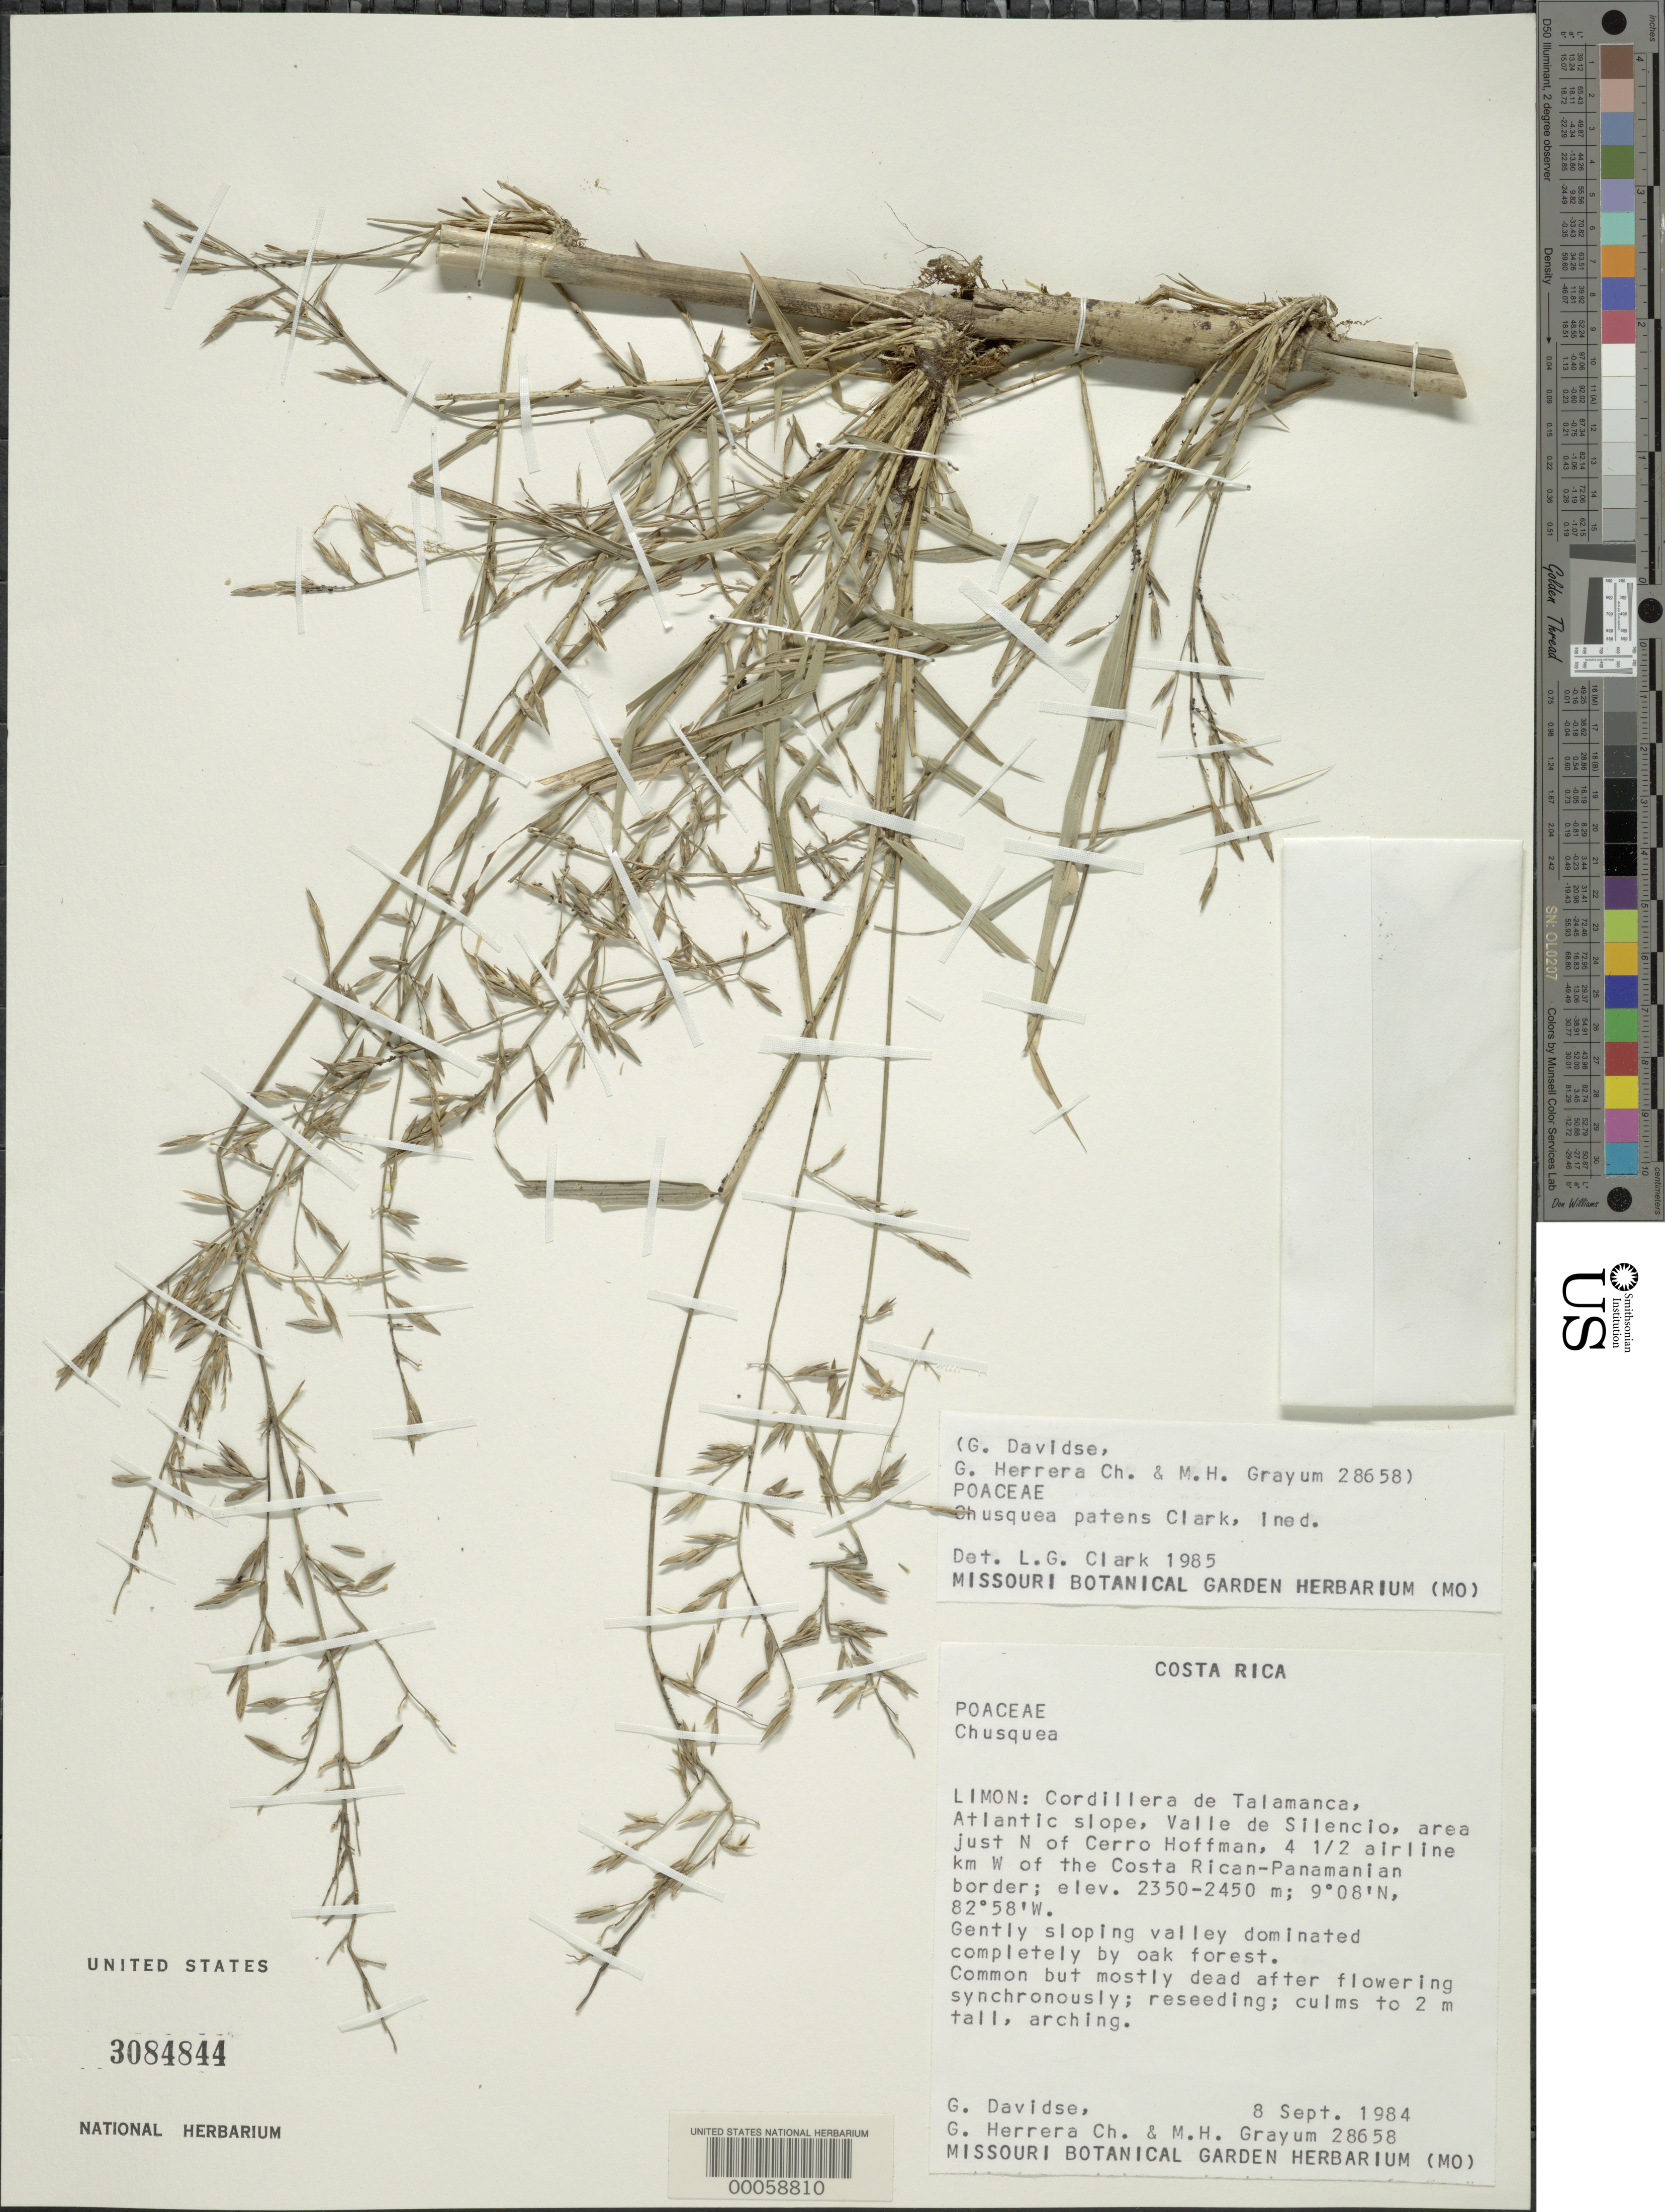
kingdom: Plantae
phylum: Tracheophyta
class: Liliopsida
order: Poales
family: Poaceae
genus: Chusquea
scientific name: Chusquea patens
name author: L.G. Clark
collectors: G. Davidse, G. Herrera Ch. & M. H. Grayum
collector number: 28658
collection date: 1984-09-08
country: Costa Rica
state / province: Limón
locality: Cordillera de Talamanca, Atlantic slope, Valle de Silencio, area just N of Cerro Hoffman, 4½ airline km W of the Costa Rican-Panamanian border.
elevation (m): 2350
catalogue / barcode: US 3084844